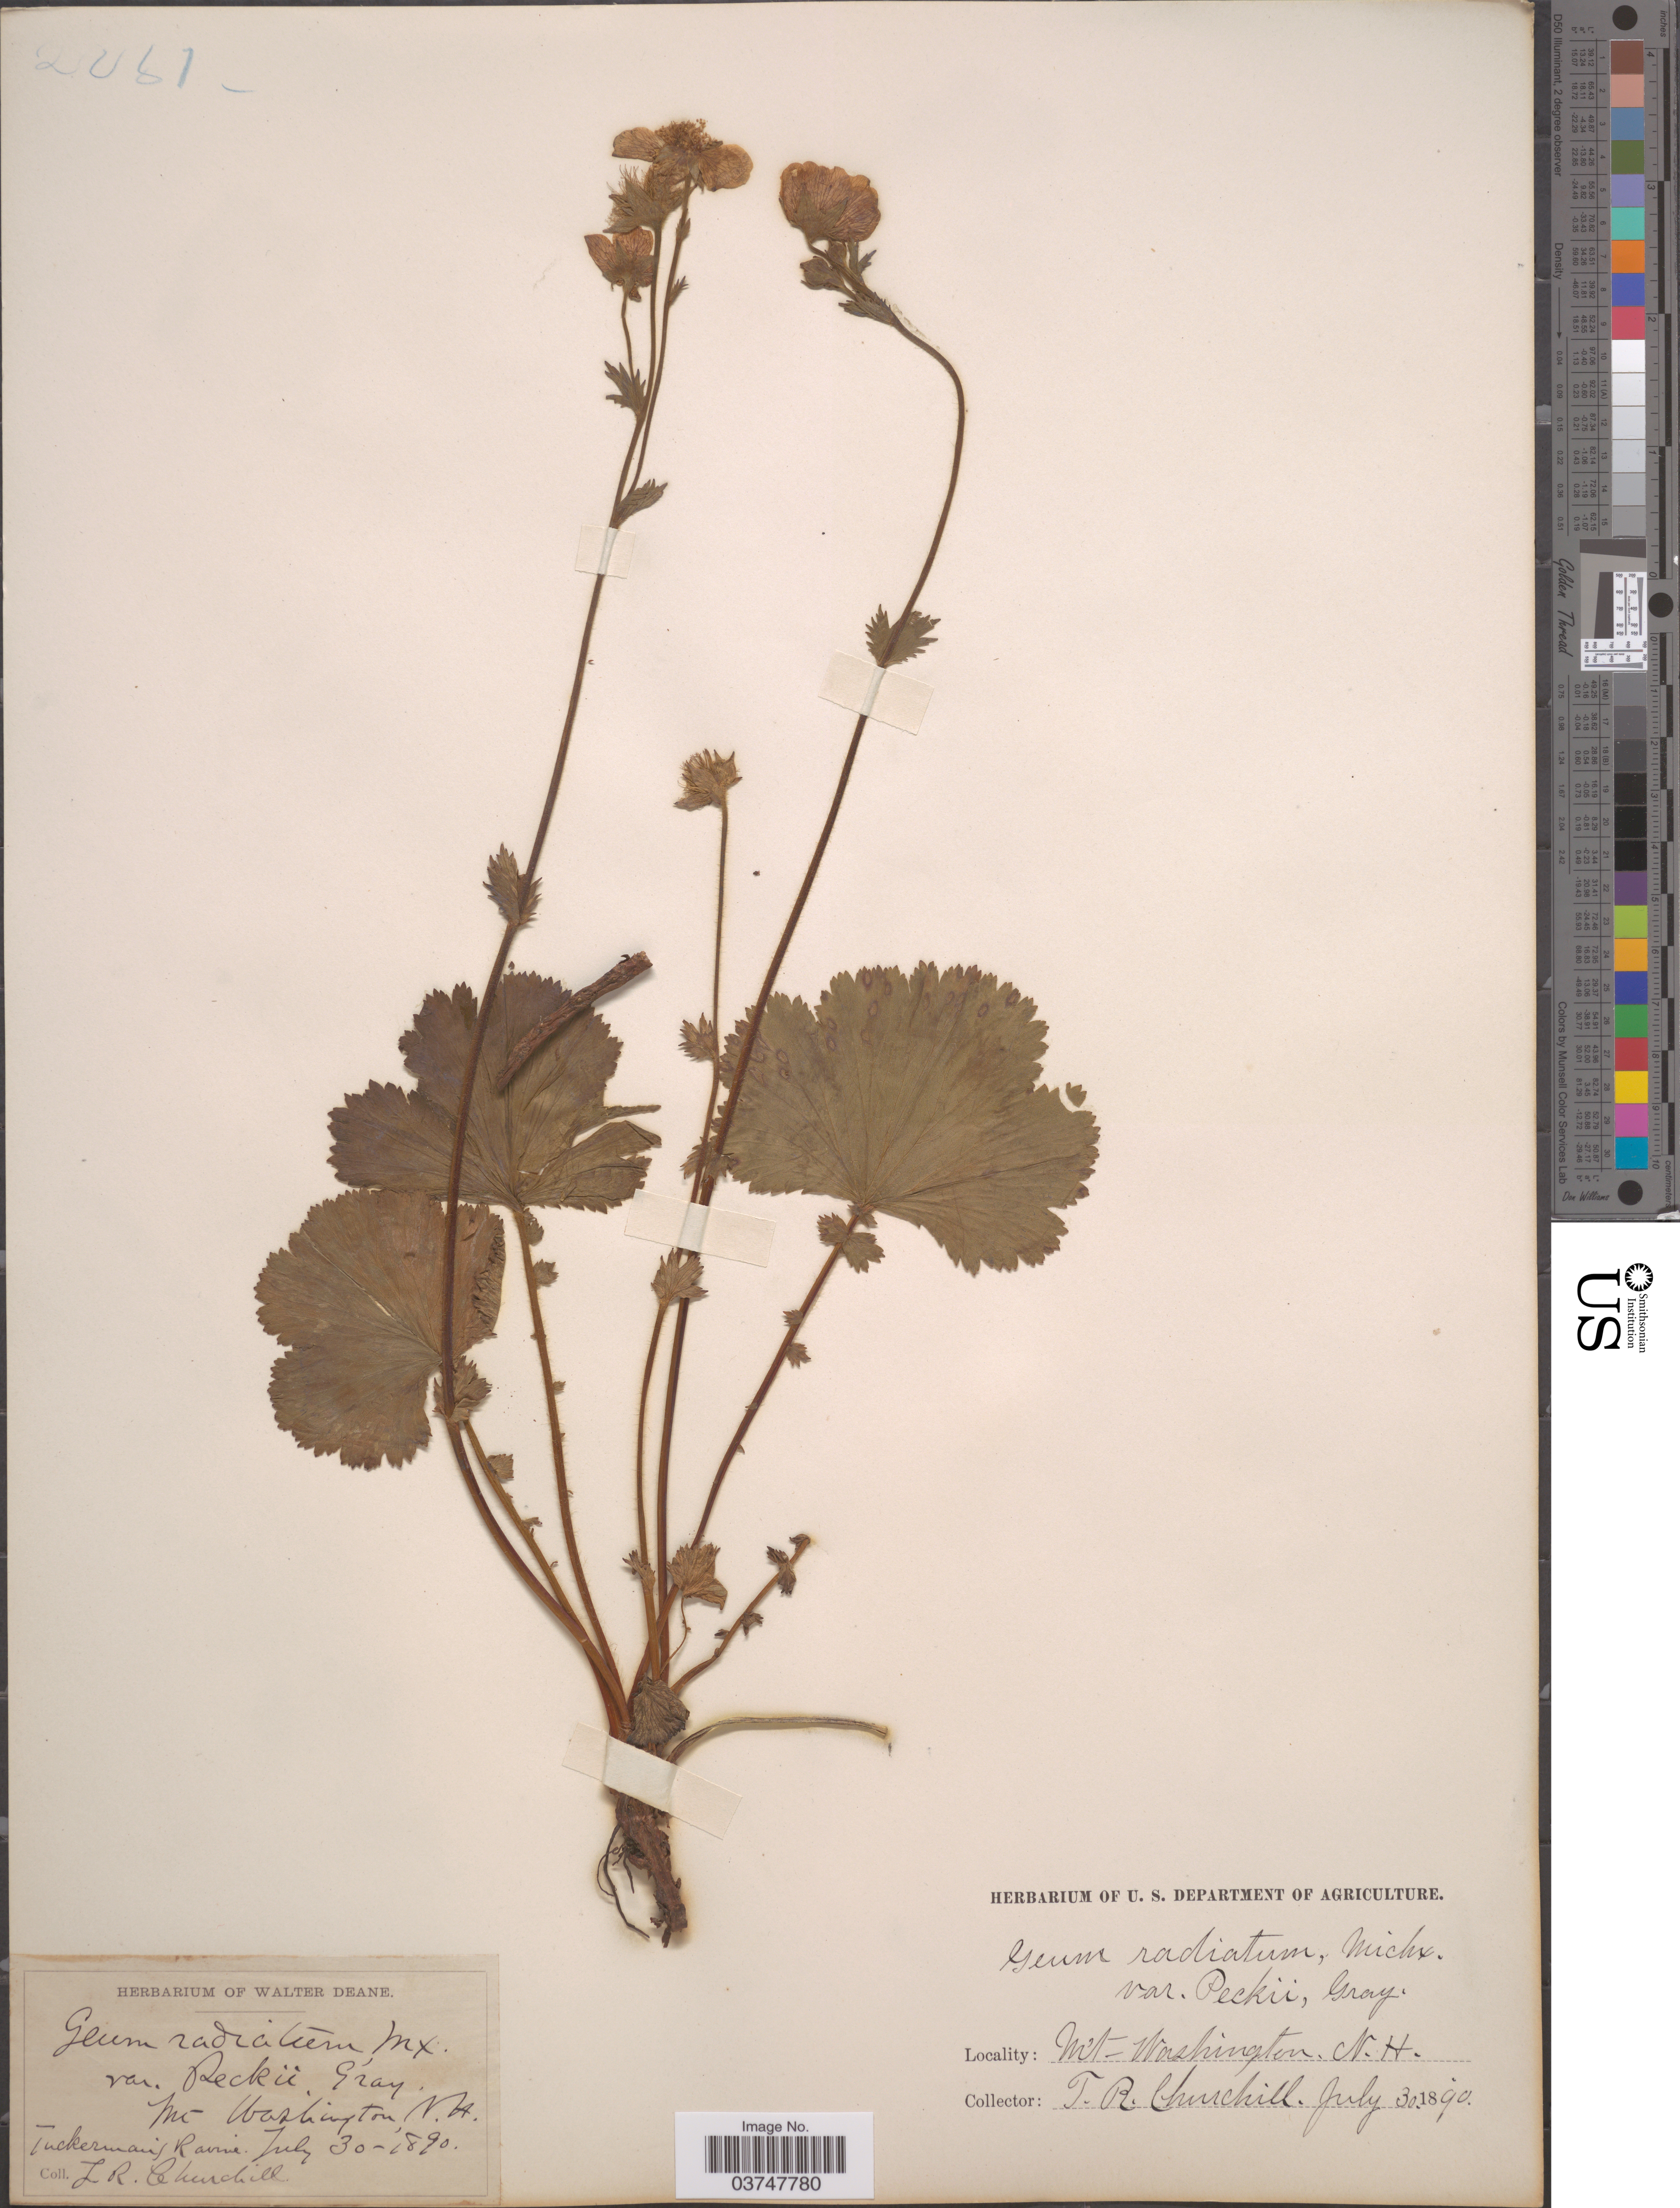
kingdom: Plantae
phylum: Tracheophyta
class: Magnoliopsida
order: Rosales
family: Rosaceae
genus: Geum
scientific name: Geum peckii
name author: Pursh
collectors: T. Churchill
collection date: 1890-07-30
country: United States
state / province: New Hampshire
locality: Mt. Washington. Tuckerman's Ravine.